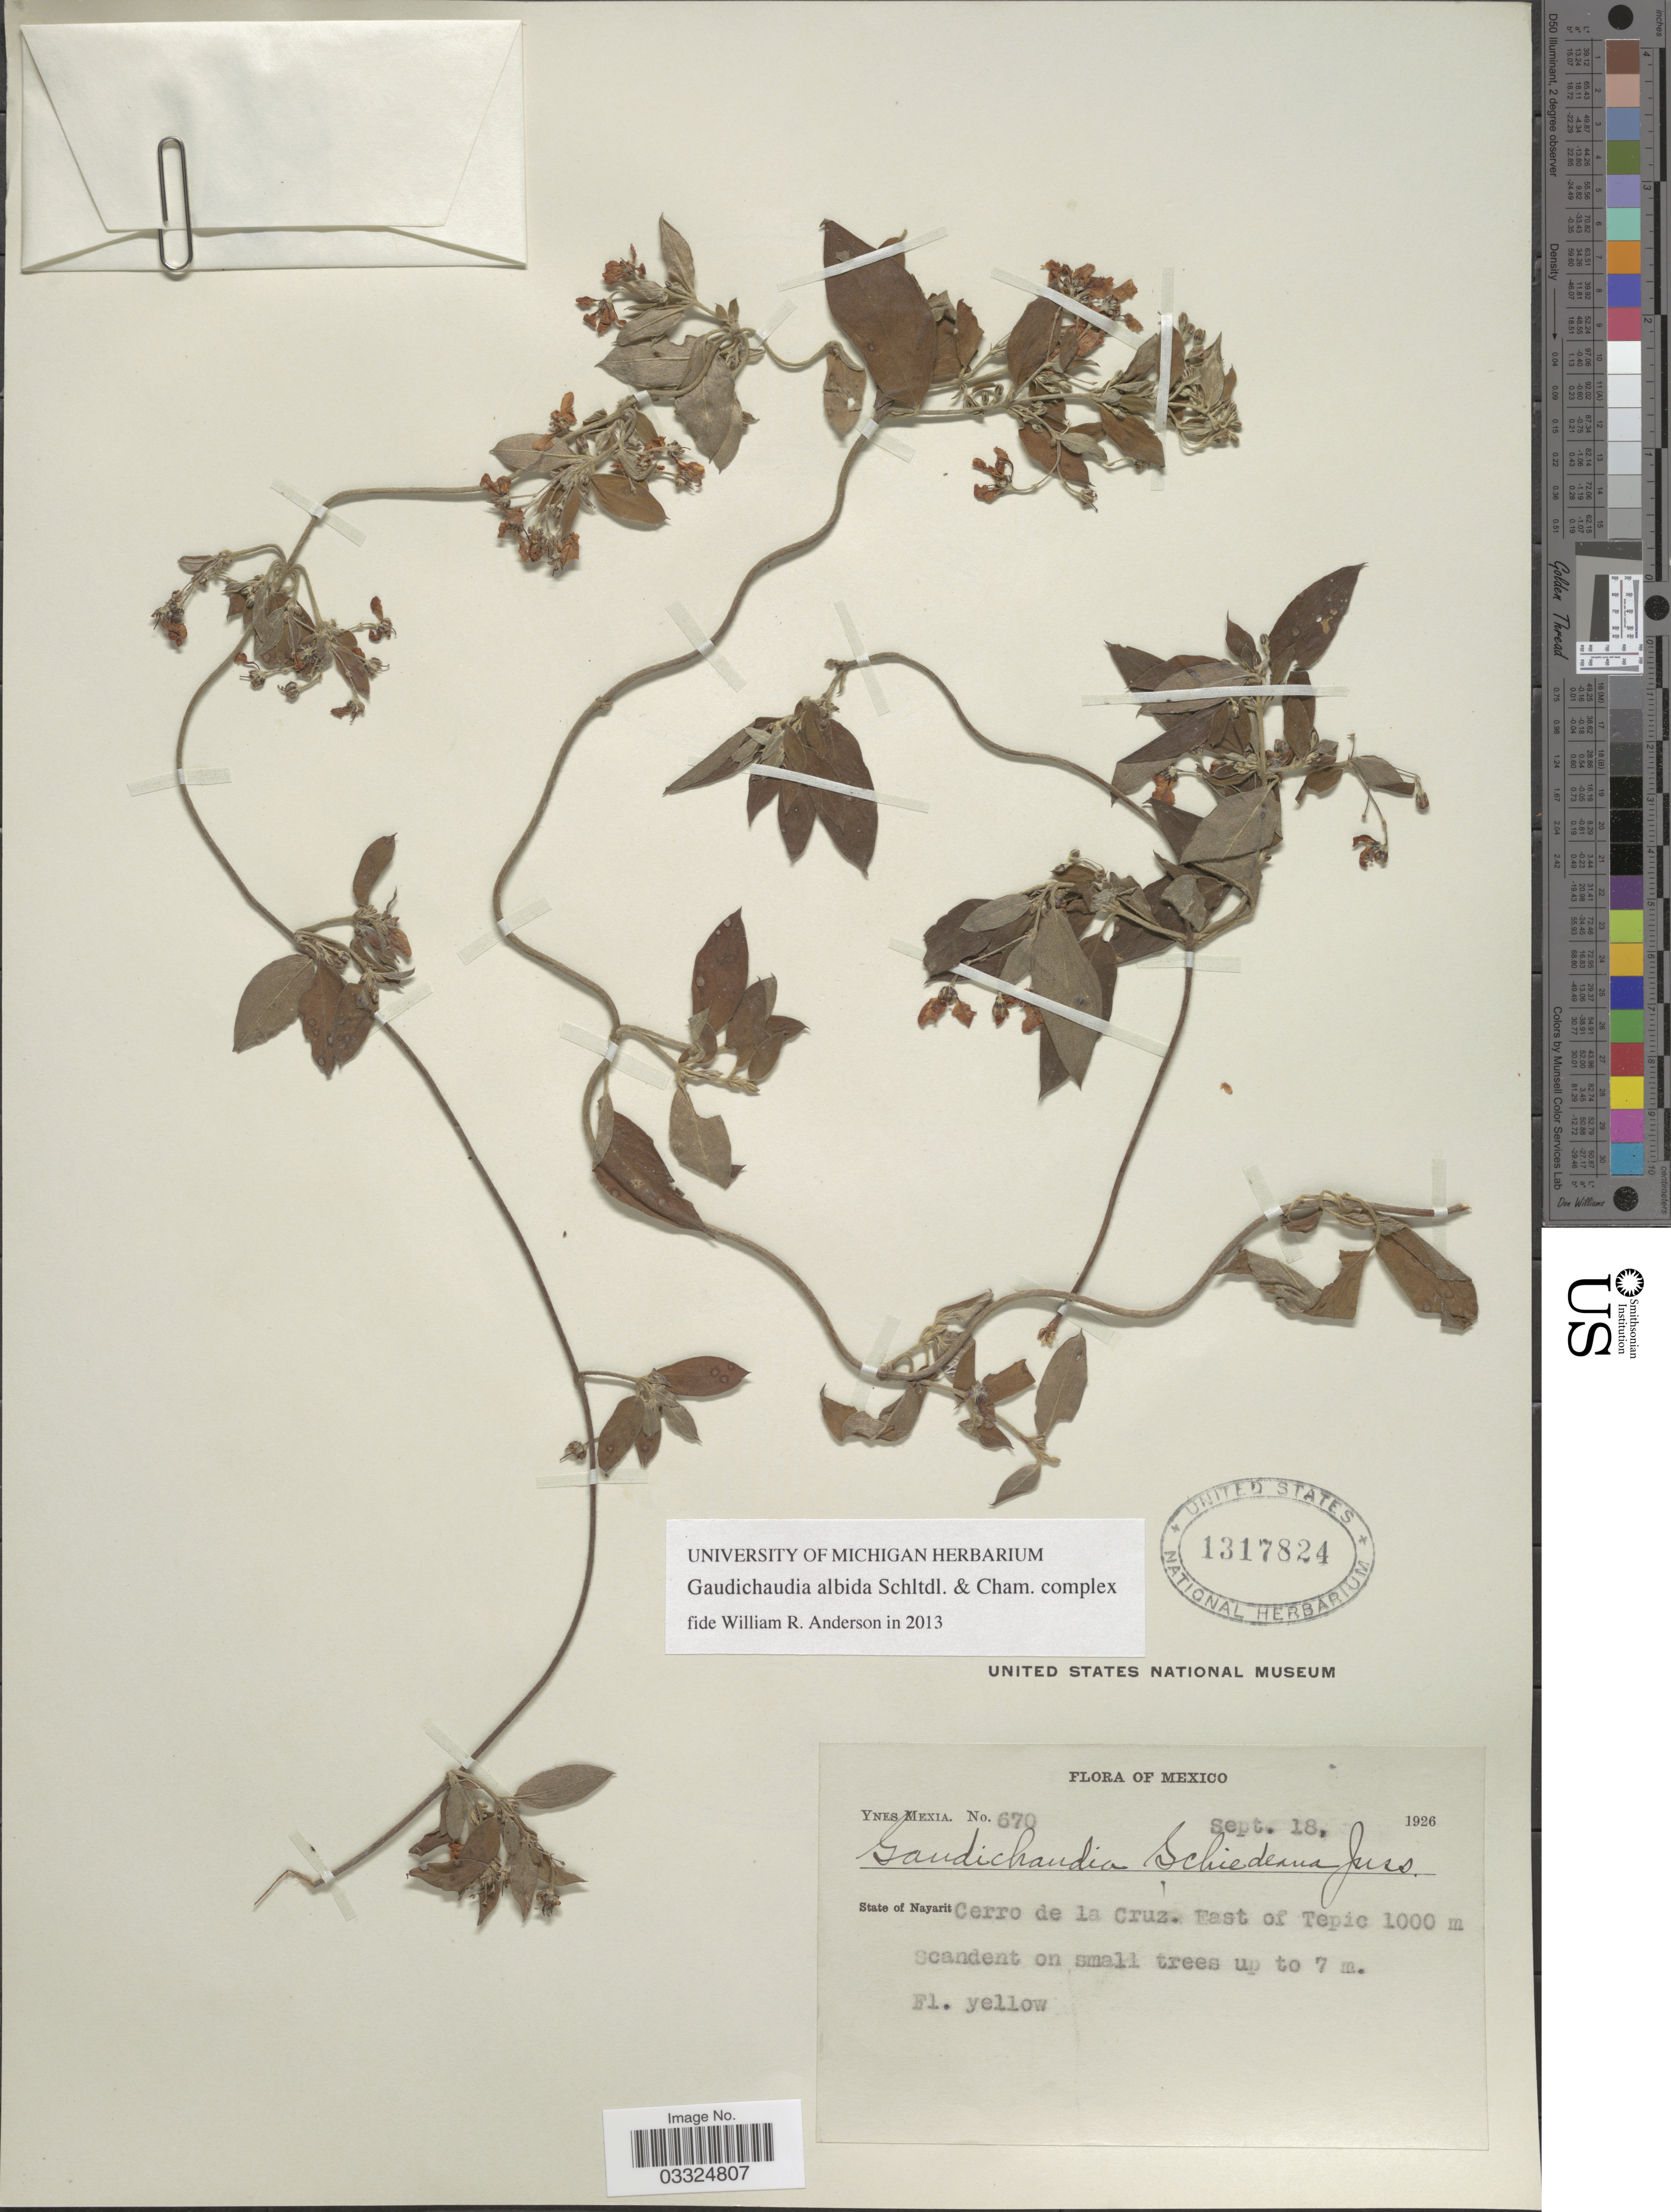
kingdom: Plantae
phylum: Tracheophyta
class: Magnoliopsida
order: Malpighiales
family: Malpighiaceae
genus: Gaudichaudia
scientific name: Gaudichaudia albida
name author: Schltdl. & Cham.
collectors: Y. Mexia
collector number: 670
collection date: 1926-09-18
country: Mexico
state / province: Nayarit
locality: Cerro de la Cruz. East of Tepic.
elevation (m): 1000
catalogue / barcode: US 1317824